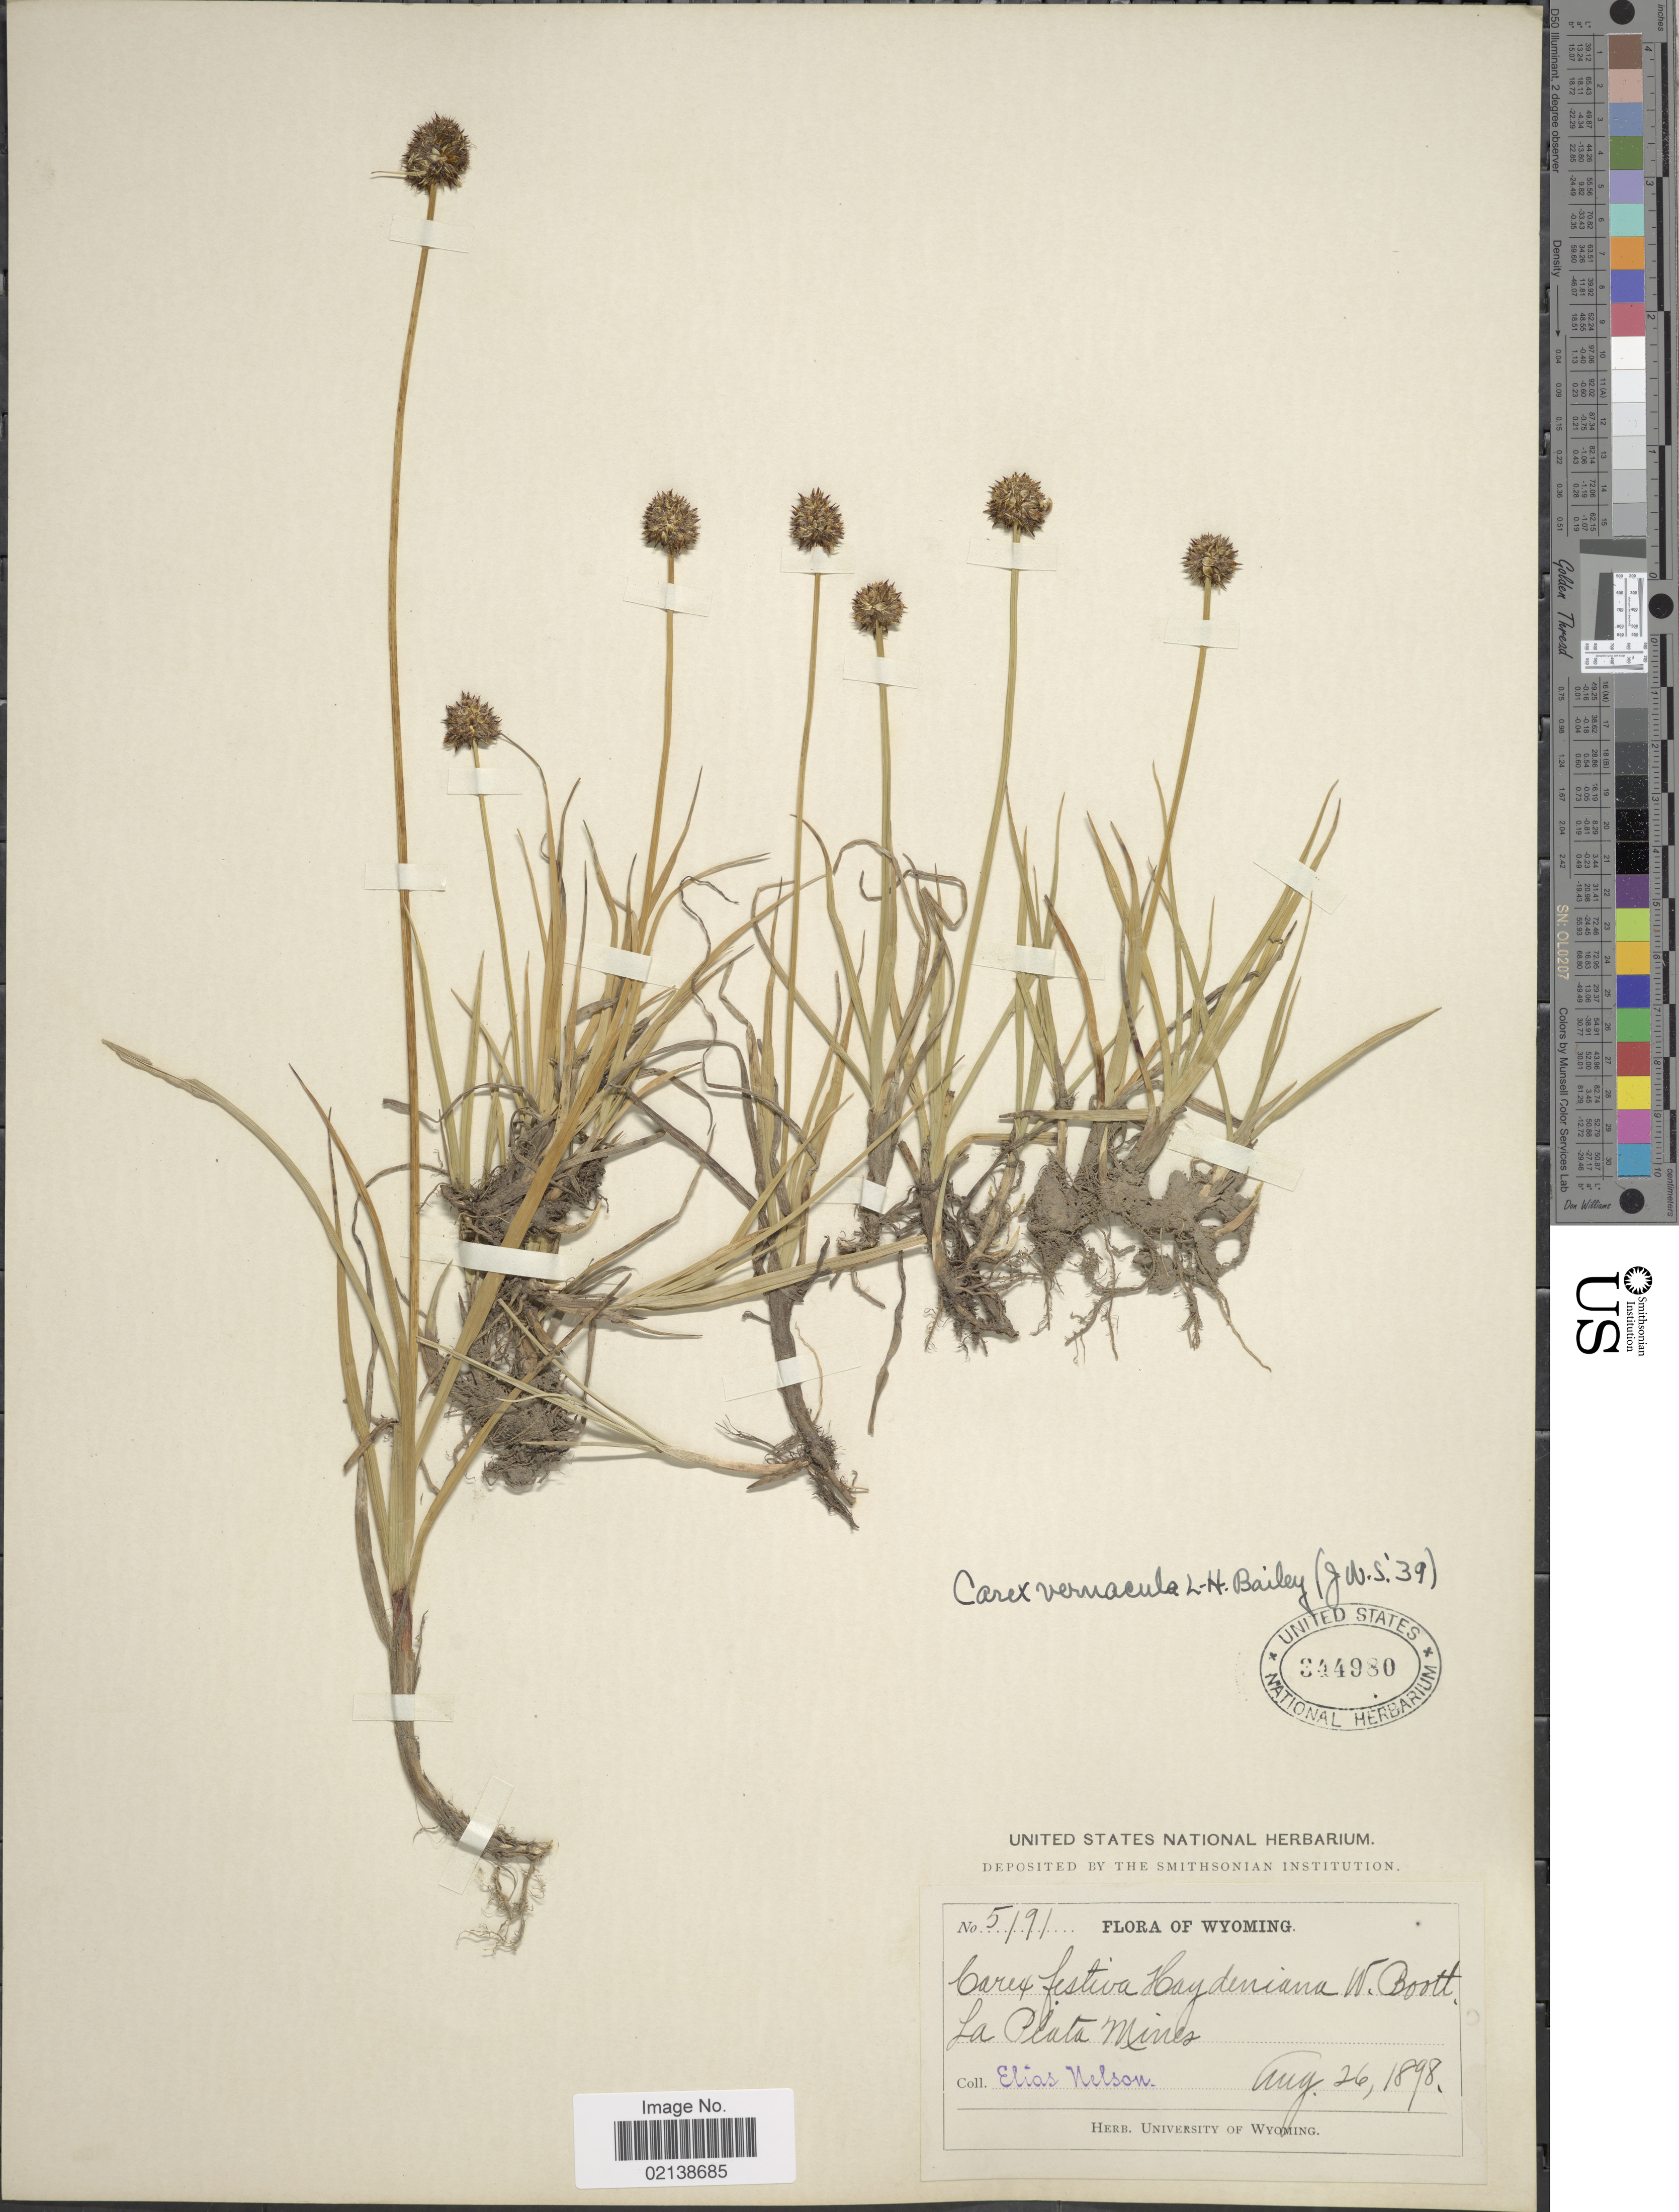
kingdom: Plantae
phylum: Tracheophyta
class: Liliopsida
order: Poales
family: Cyperaceae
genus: Carex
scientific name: Carex vernacula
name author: L.H. Bailey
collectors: E. Nelson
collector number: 5191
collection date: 1898-08-26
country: United States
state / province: Wyoming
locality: La Plata Mines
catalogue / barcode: US 344980